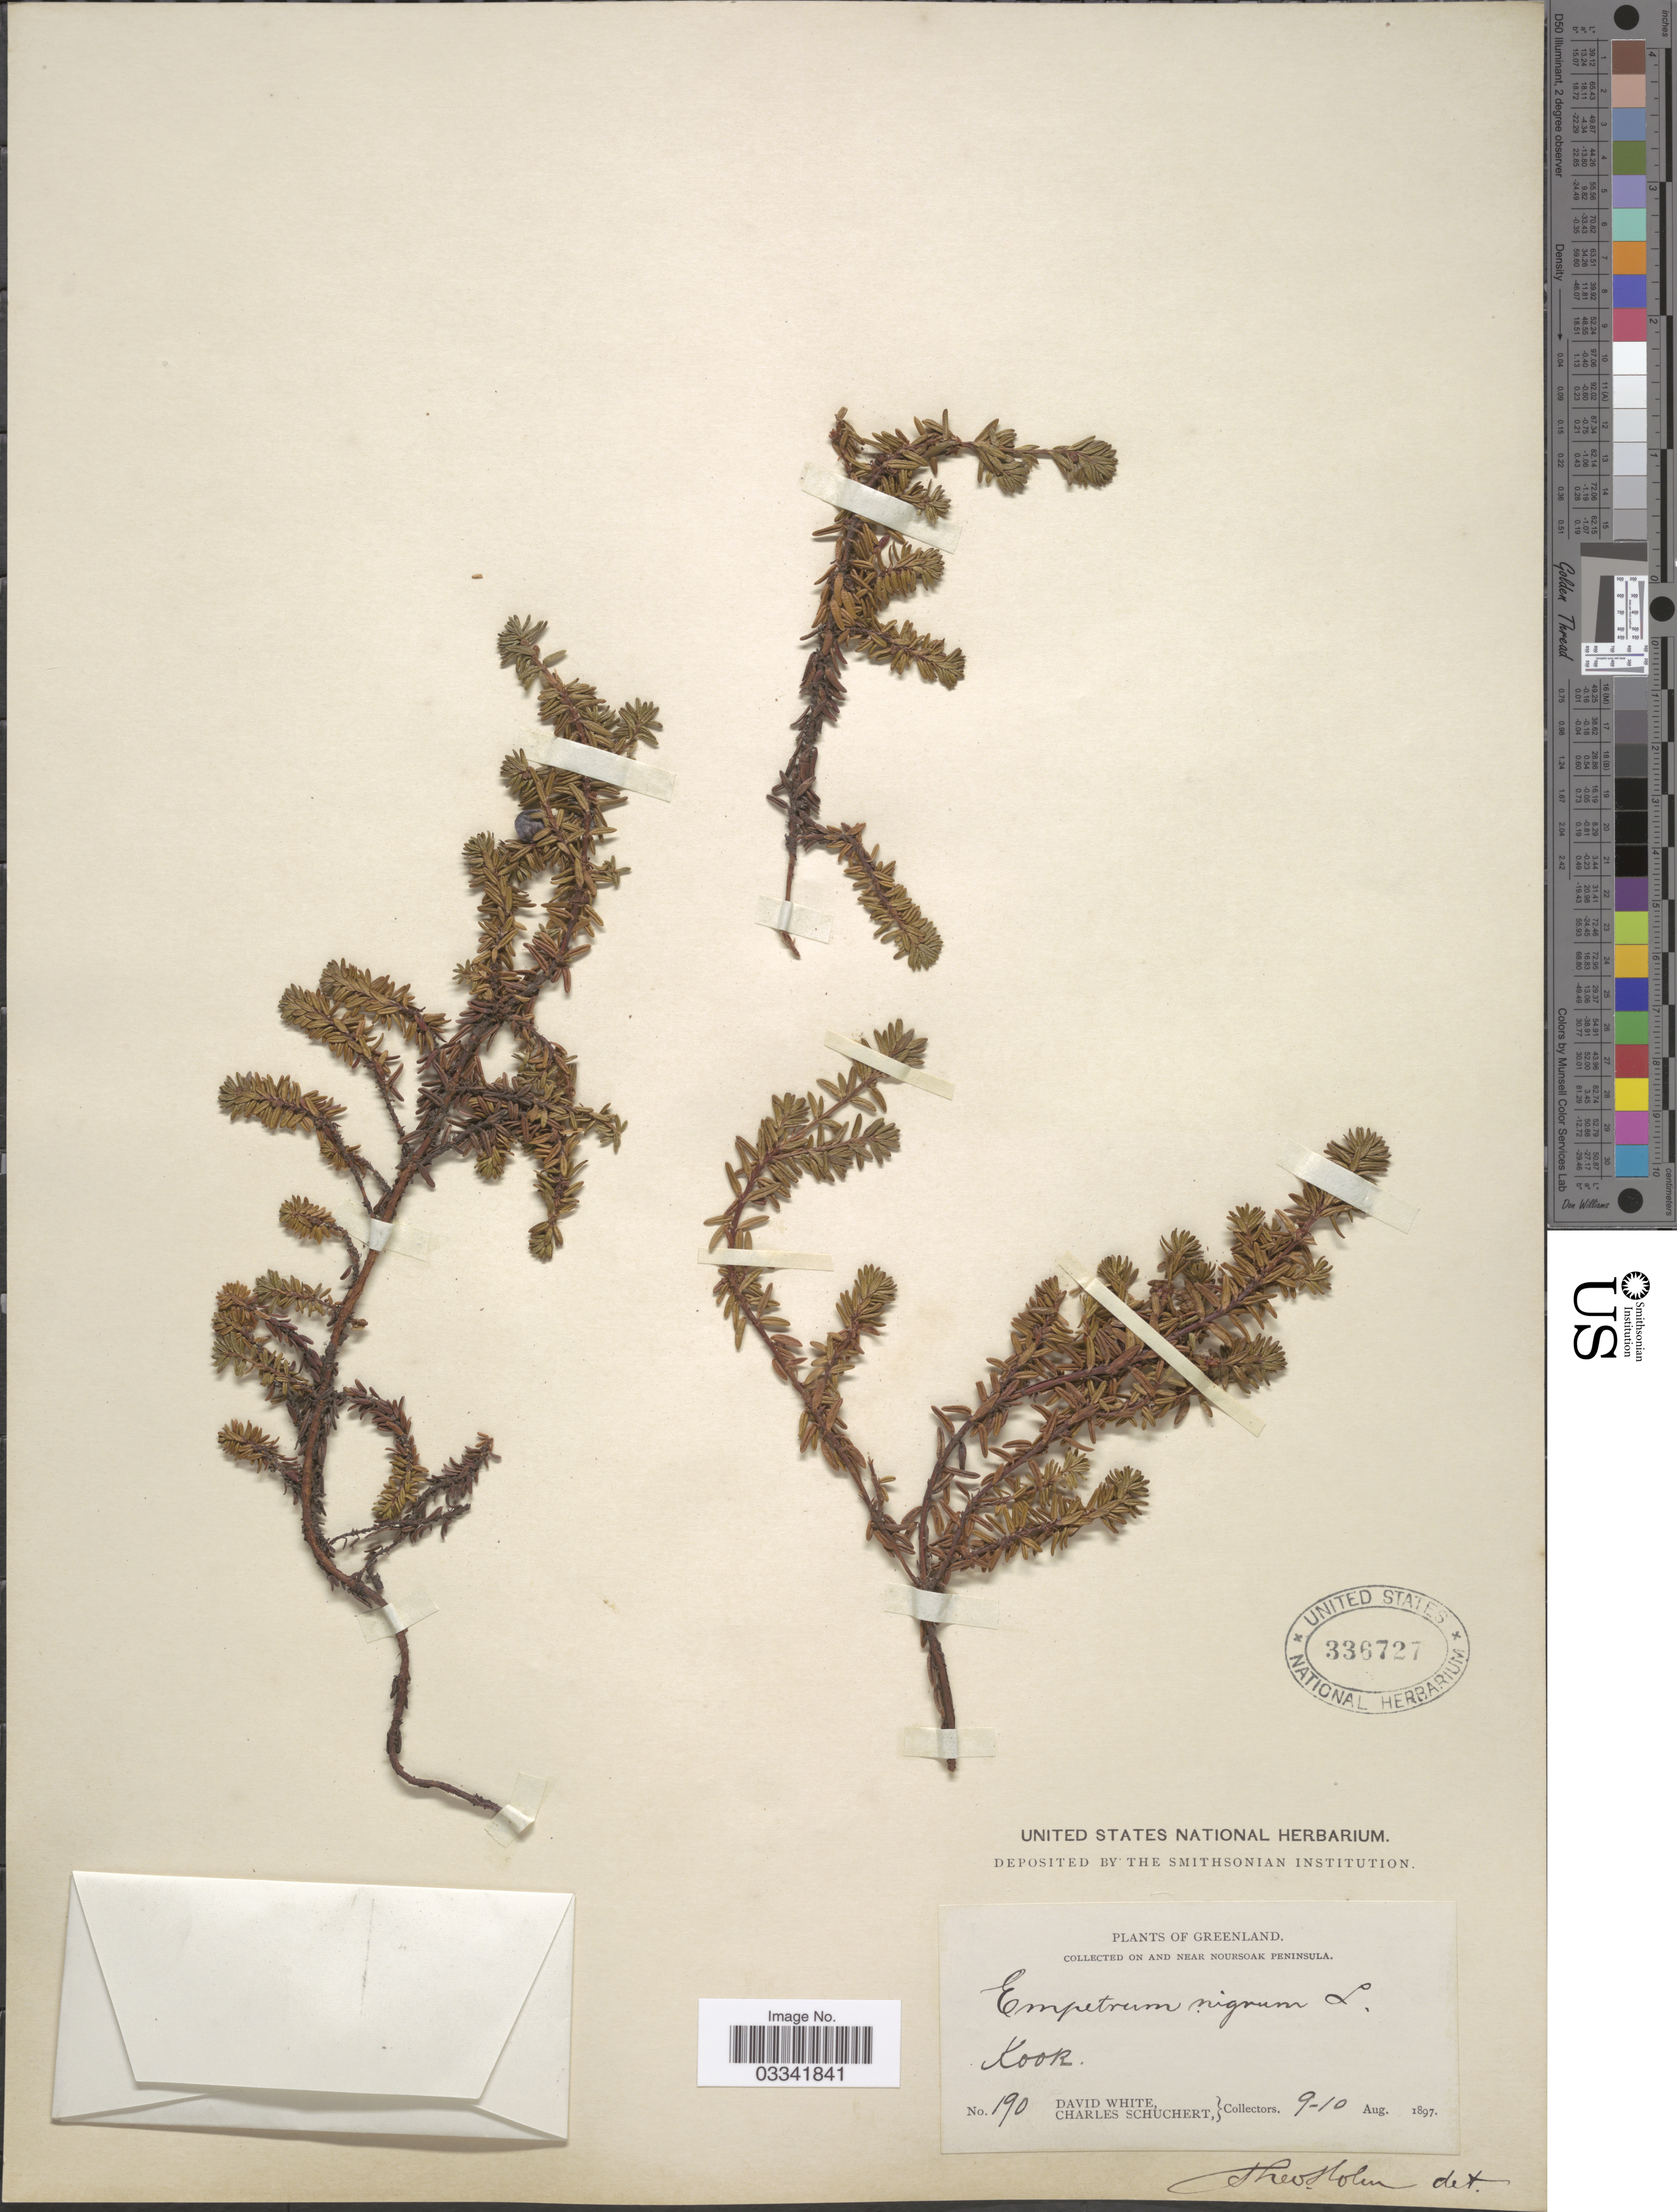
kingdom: Plantae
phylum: Tracheophyta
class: Magnoliopsida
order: Ericales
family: Ericaceae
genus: Empetrum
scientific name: Empetrum nigrum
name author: L.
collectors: D. White & C. Schuchert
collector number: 190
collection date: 1897-08-09/1897-08-10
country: Greenland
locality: On and near Noursoak Peninsula, Kook [interpreted].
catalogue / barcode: US 336727